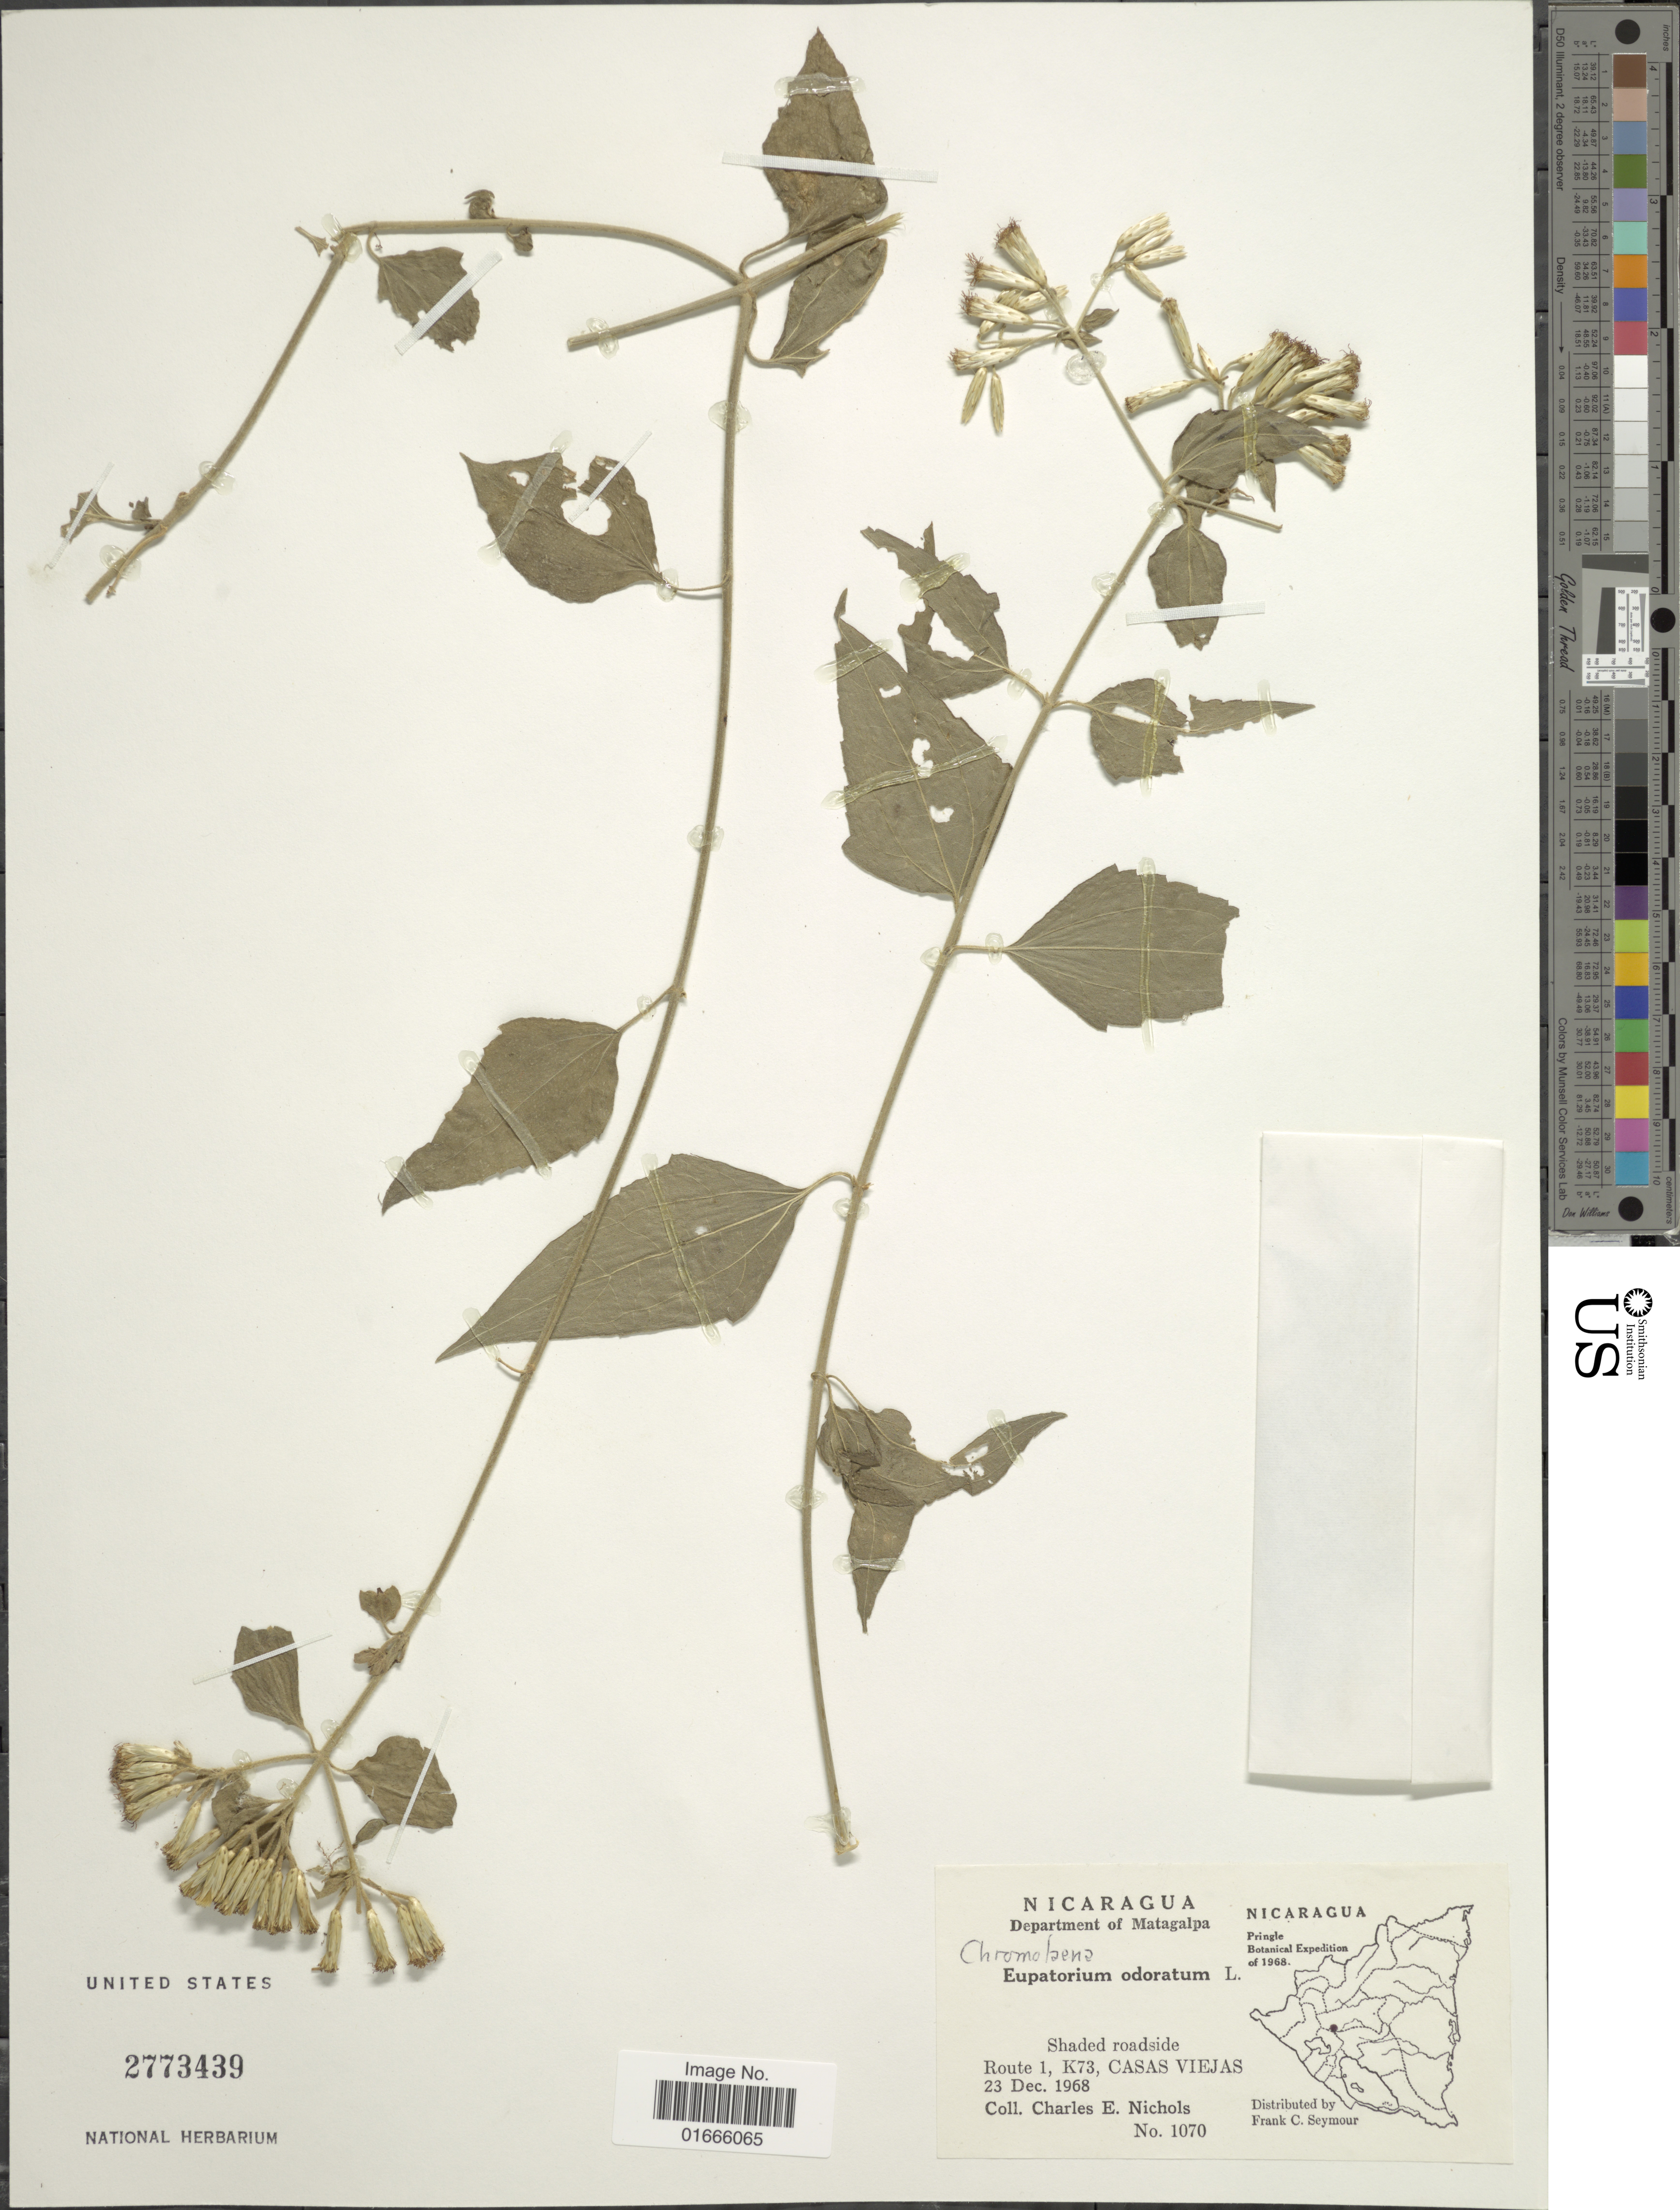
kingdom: Plantae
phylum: Tracheophyta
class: Magnoliopsida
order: Asterales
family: Asteraceae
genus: Chromolaena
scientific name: Chromolaena odorata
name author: (L.) R.M. King & H. Rob.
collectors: C. Nichols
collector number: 1070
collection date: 1968-12-23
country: Nicaragua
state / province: Matagalpa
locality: Shaded roadside, Route 1, K73, Casas Viejas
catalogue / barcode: US 2773439